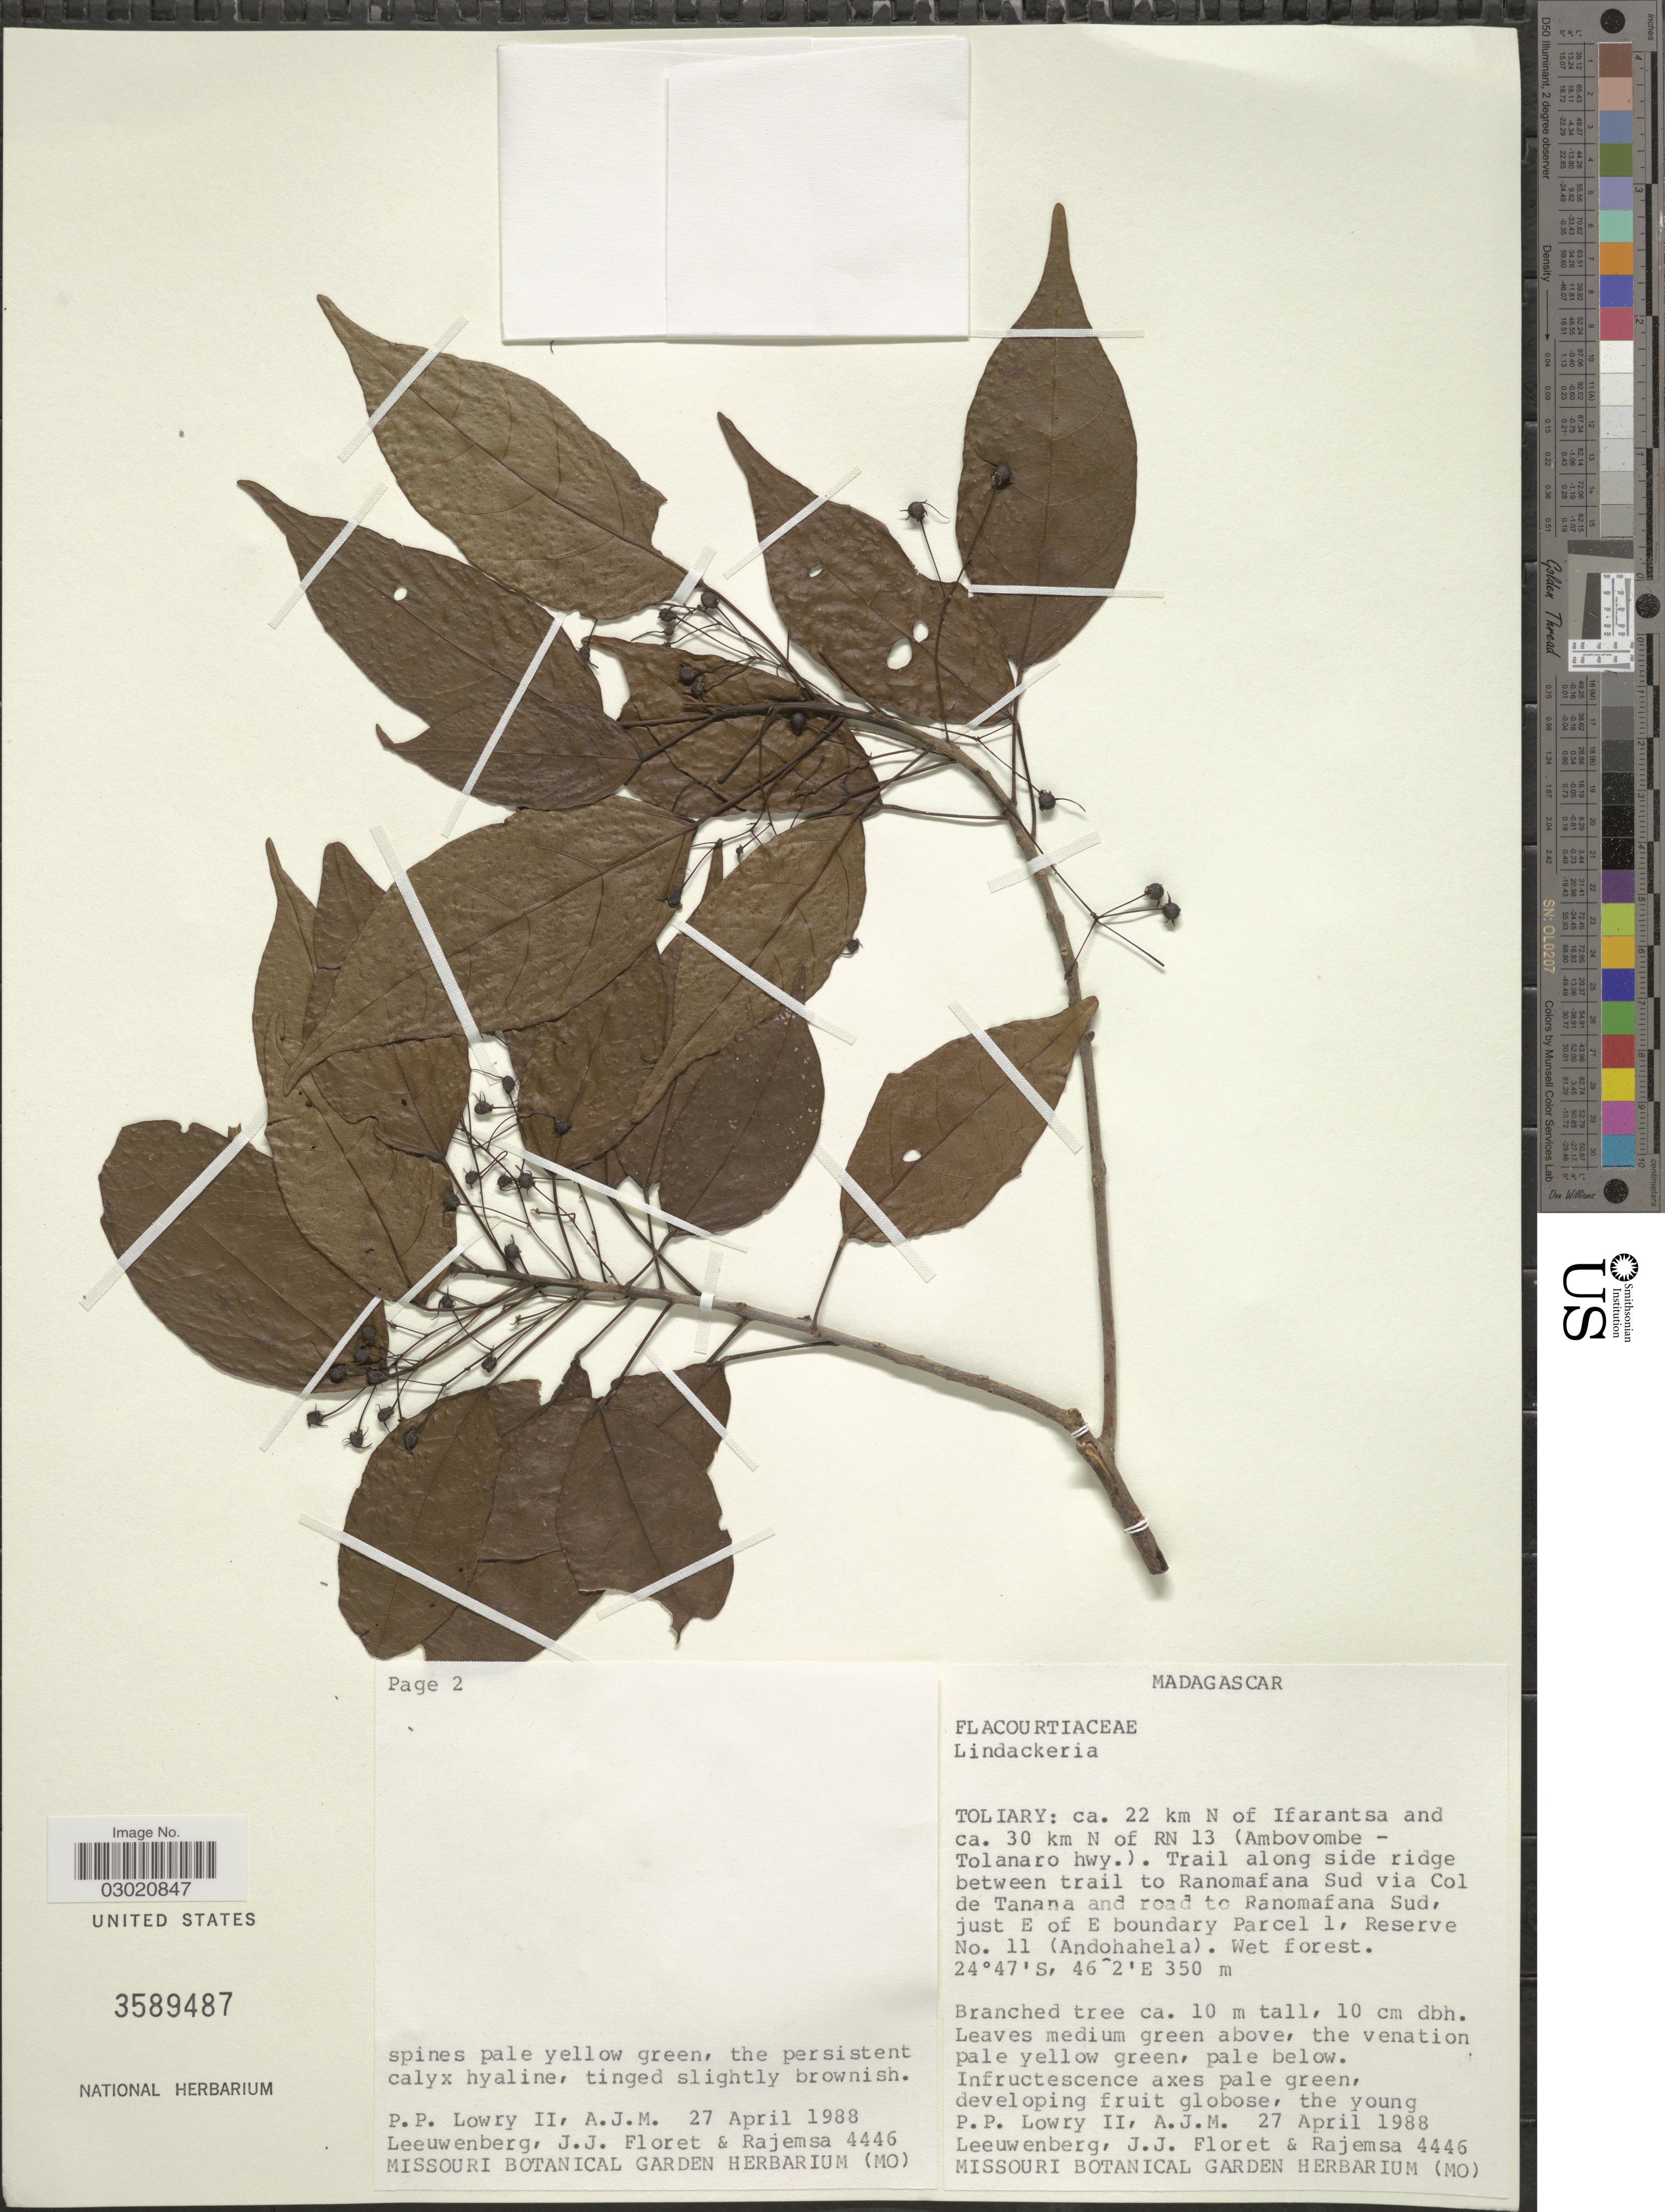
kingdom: Plantae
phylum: Tracheophyta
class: Magnoliopsida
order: Malpighiales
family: Achariaceae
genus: Lindackeria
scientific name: Lindackeria sp.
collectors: P. P. Lowry, A. J. M. Leeuwenberg, J. Floret & -. Rajemsa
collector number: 4446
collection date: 1988-04-27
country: Madagascar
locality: Toliary: ca. 22 km N of Ifarantsa and ca. 30 km N of RN 13 (Ambovombe - Tolanaro hwy.), Trail along side ridge between trail to Ranomafana Sud via Col de Tanana and road to Ranomafana Sud, just E of E boundary Parcel 1, Reserve No. 11 (Andohahela).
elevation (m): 350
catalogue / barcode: US 3589487